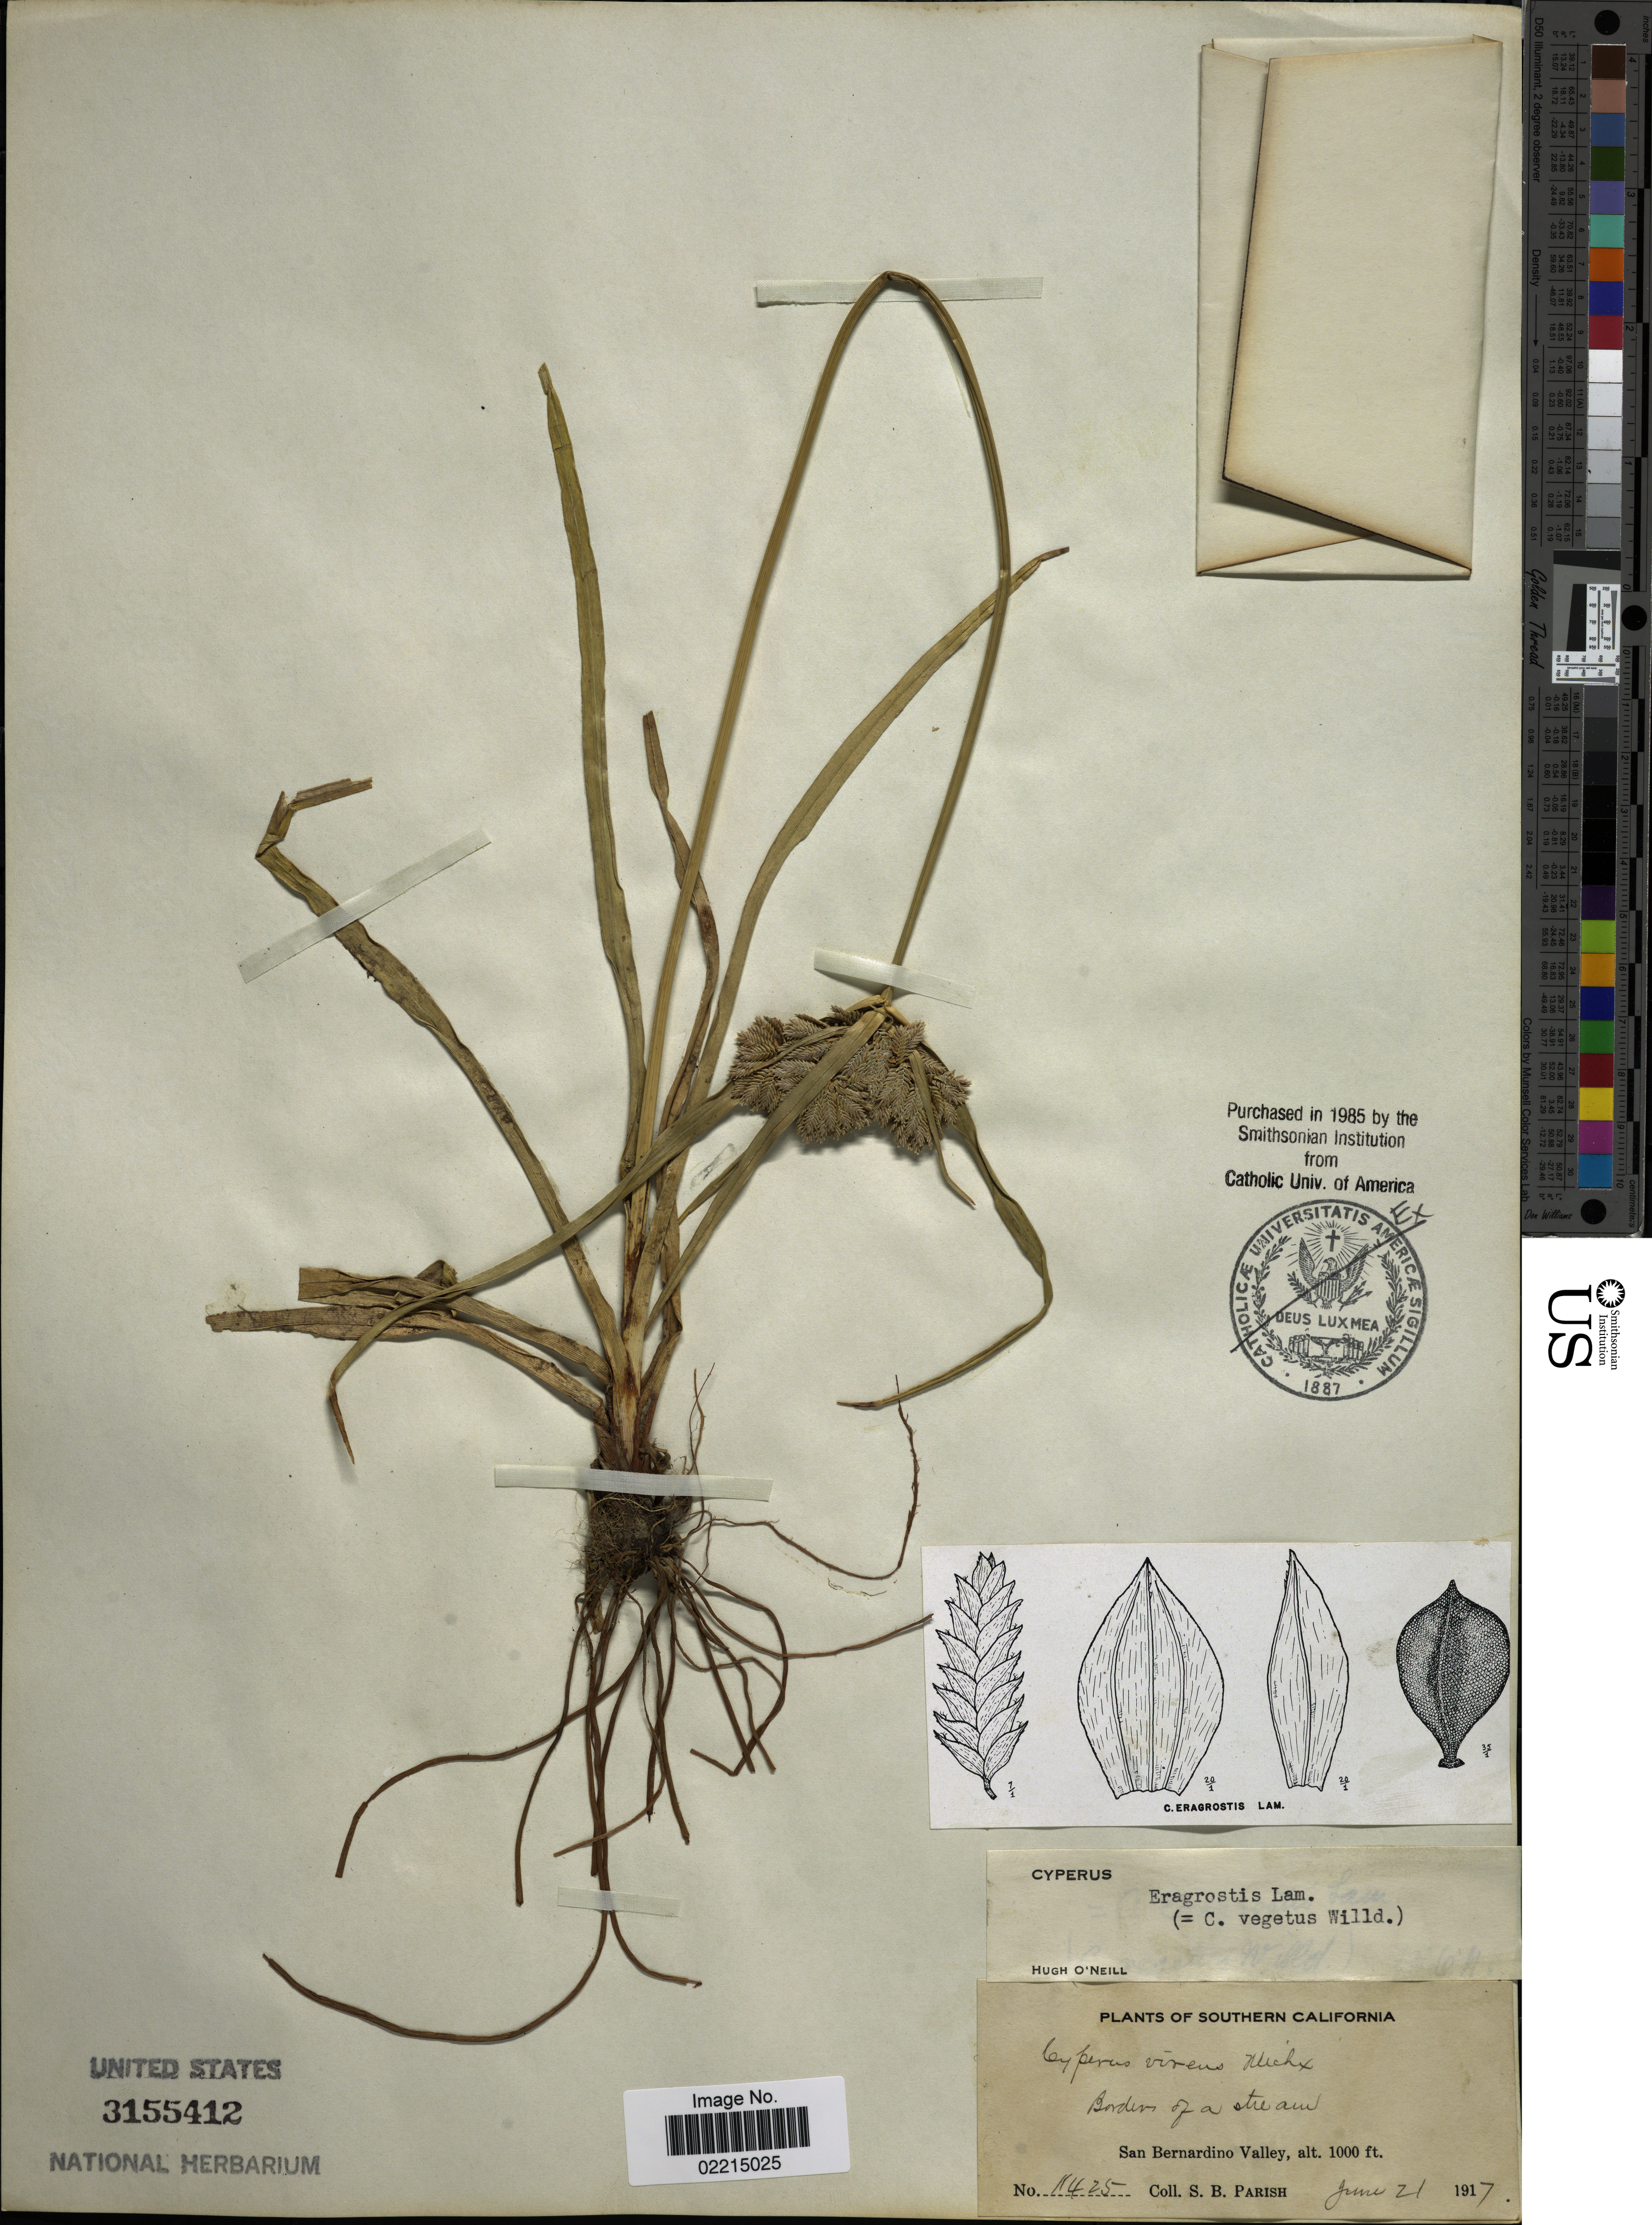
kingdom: Plantae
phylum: Tracheophyta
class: Liliopsida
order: Poales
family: Cyperaceae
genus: Cyperus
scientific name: Cyperus eragrostis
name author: Lam.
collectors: S. B. Parish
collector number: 1425*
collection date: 1917-06-21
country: United States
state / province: California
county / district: San Bernardino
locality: Southern California. San Bernardino Valley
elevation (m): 305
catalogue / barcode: US 3155412